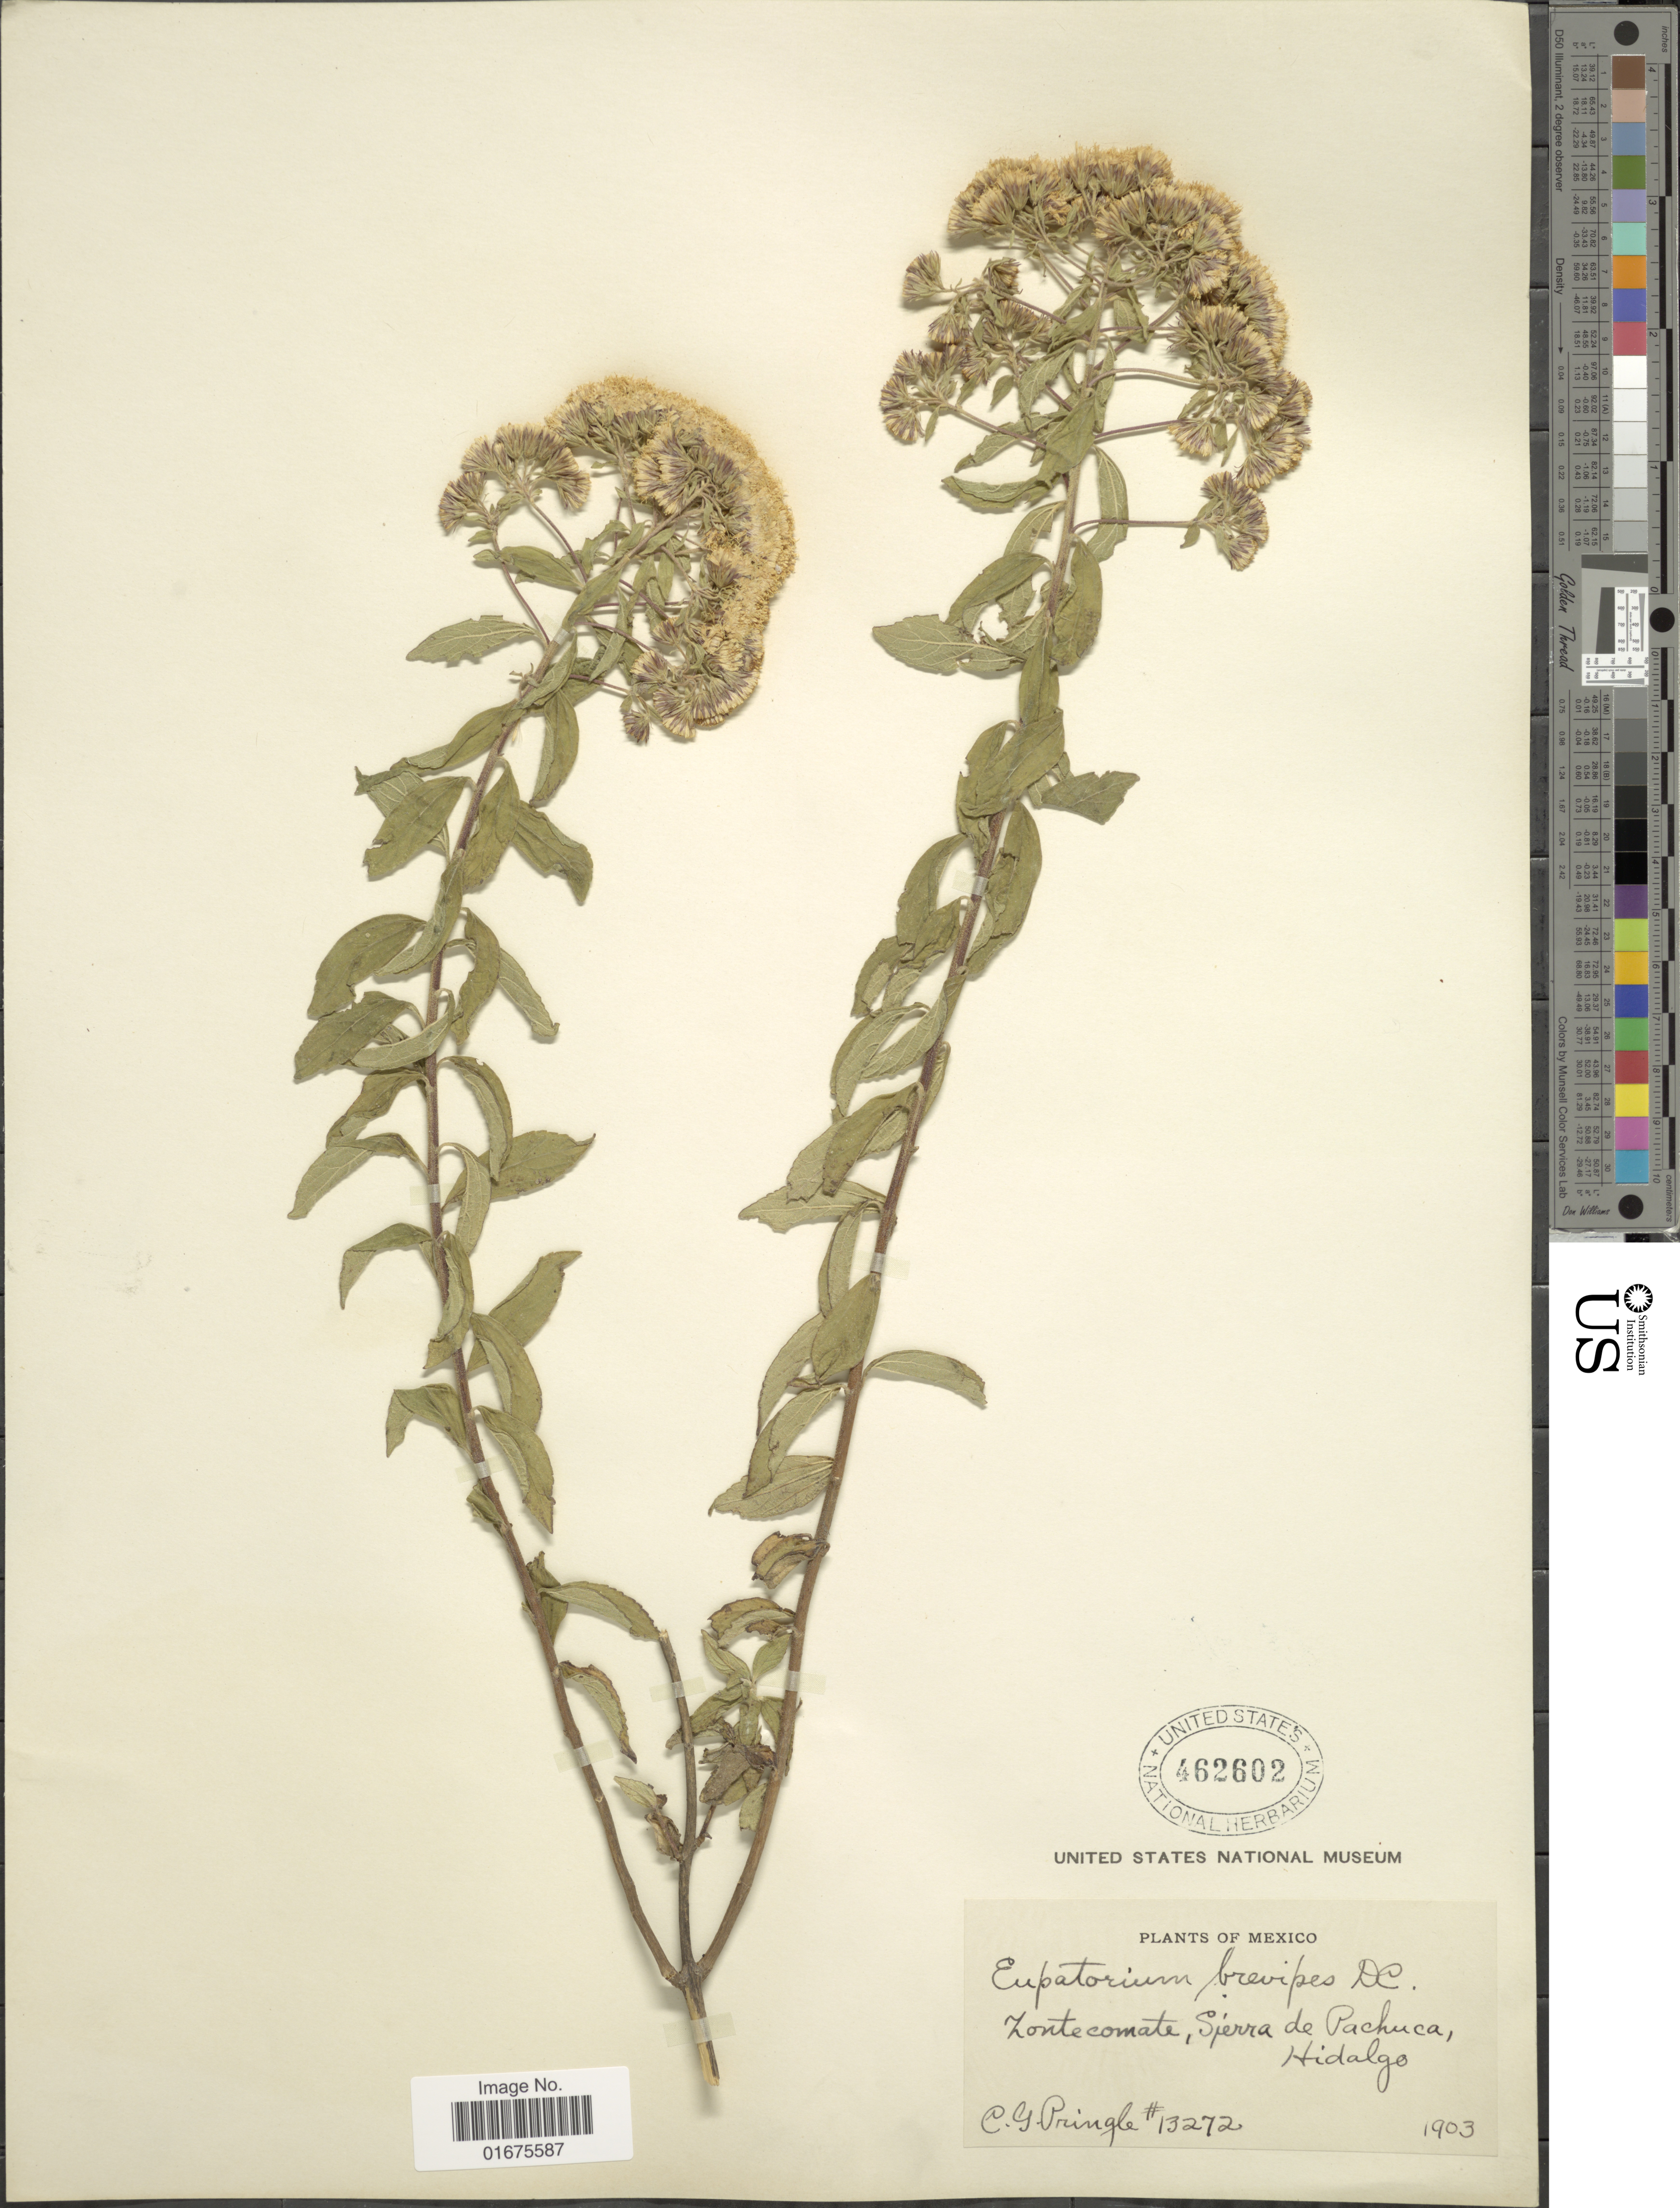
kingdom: Plantae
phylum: Tracheophyta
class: Magnoliopsida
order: Asterales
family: Asteraceae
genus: Ageratina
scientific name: Ageratina brevipes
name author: (DC.) R.M. King & H. Rob.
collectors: C. G. Pringle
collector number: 13272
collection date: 1903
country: Mexico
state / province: Hidalgo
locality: Zonte comate, Sierra de Pachuca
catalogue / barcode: US 462602